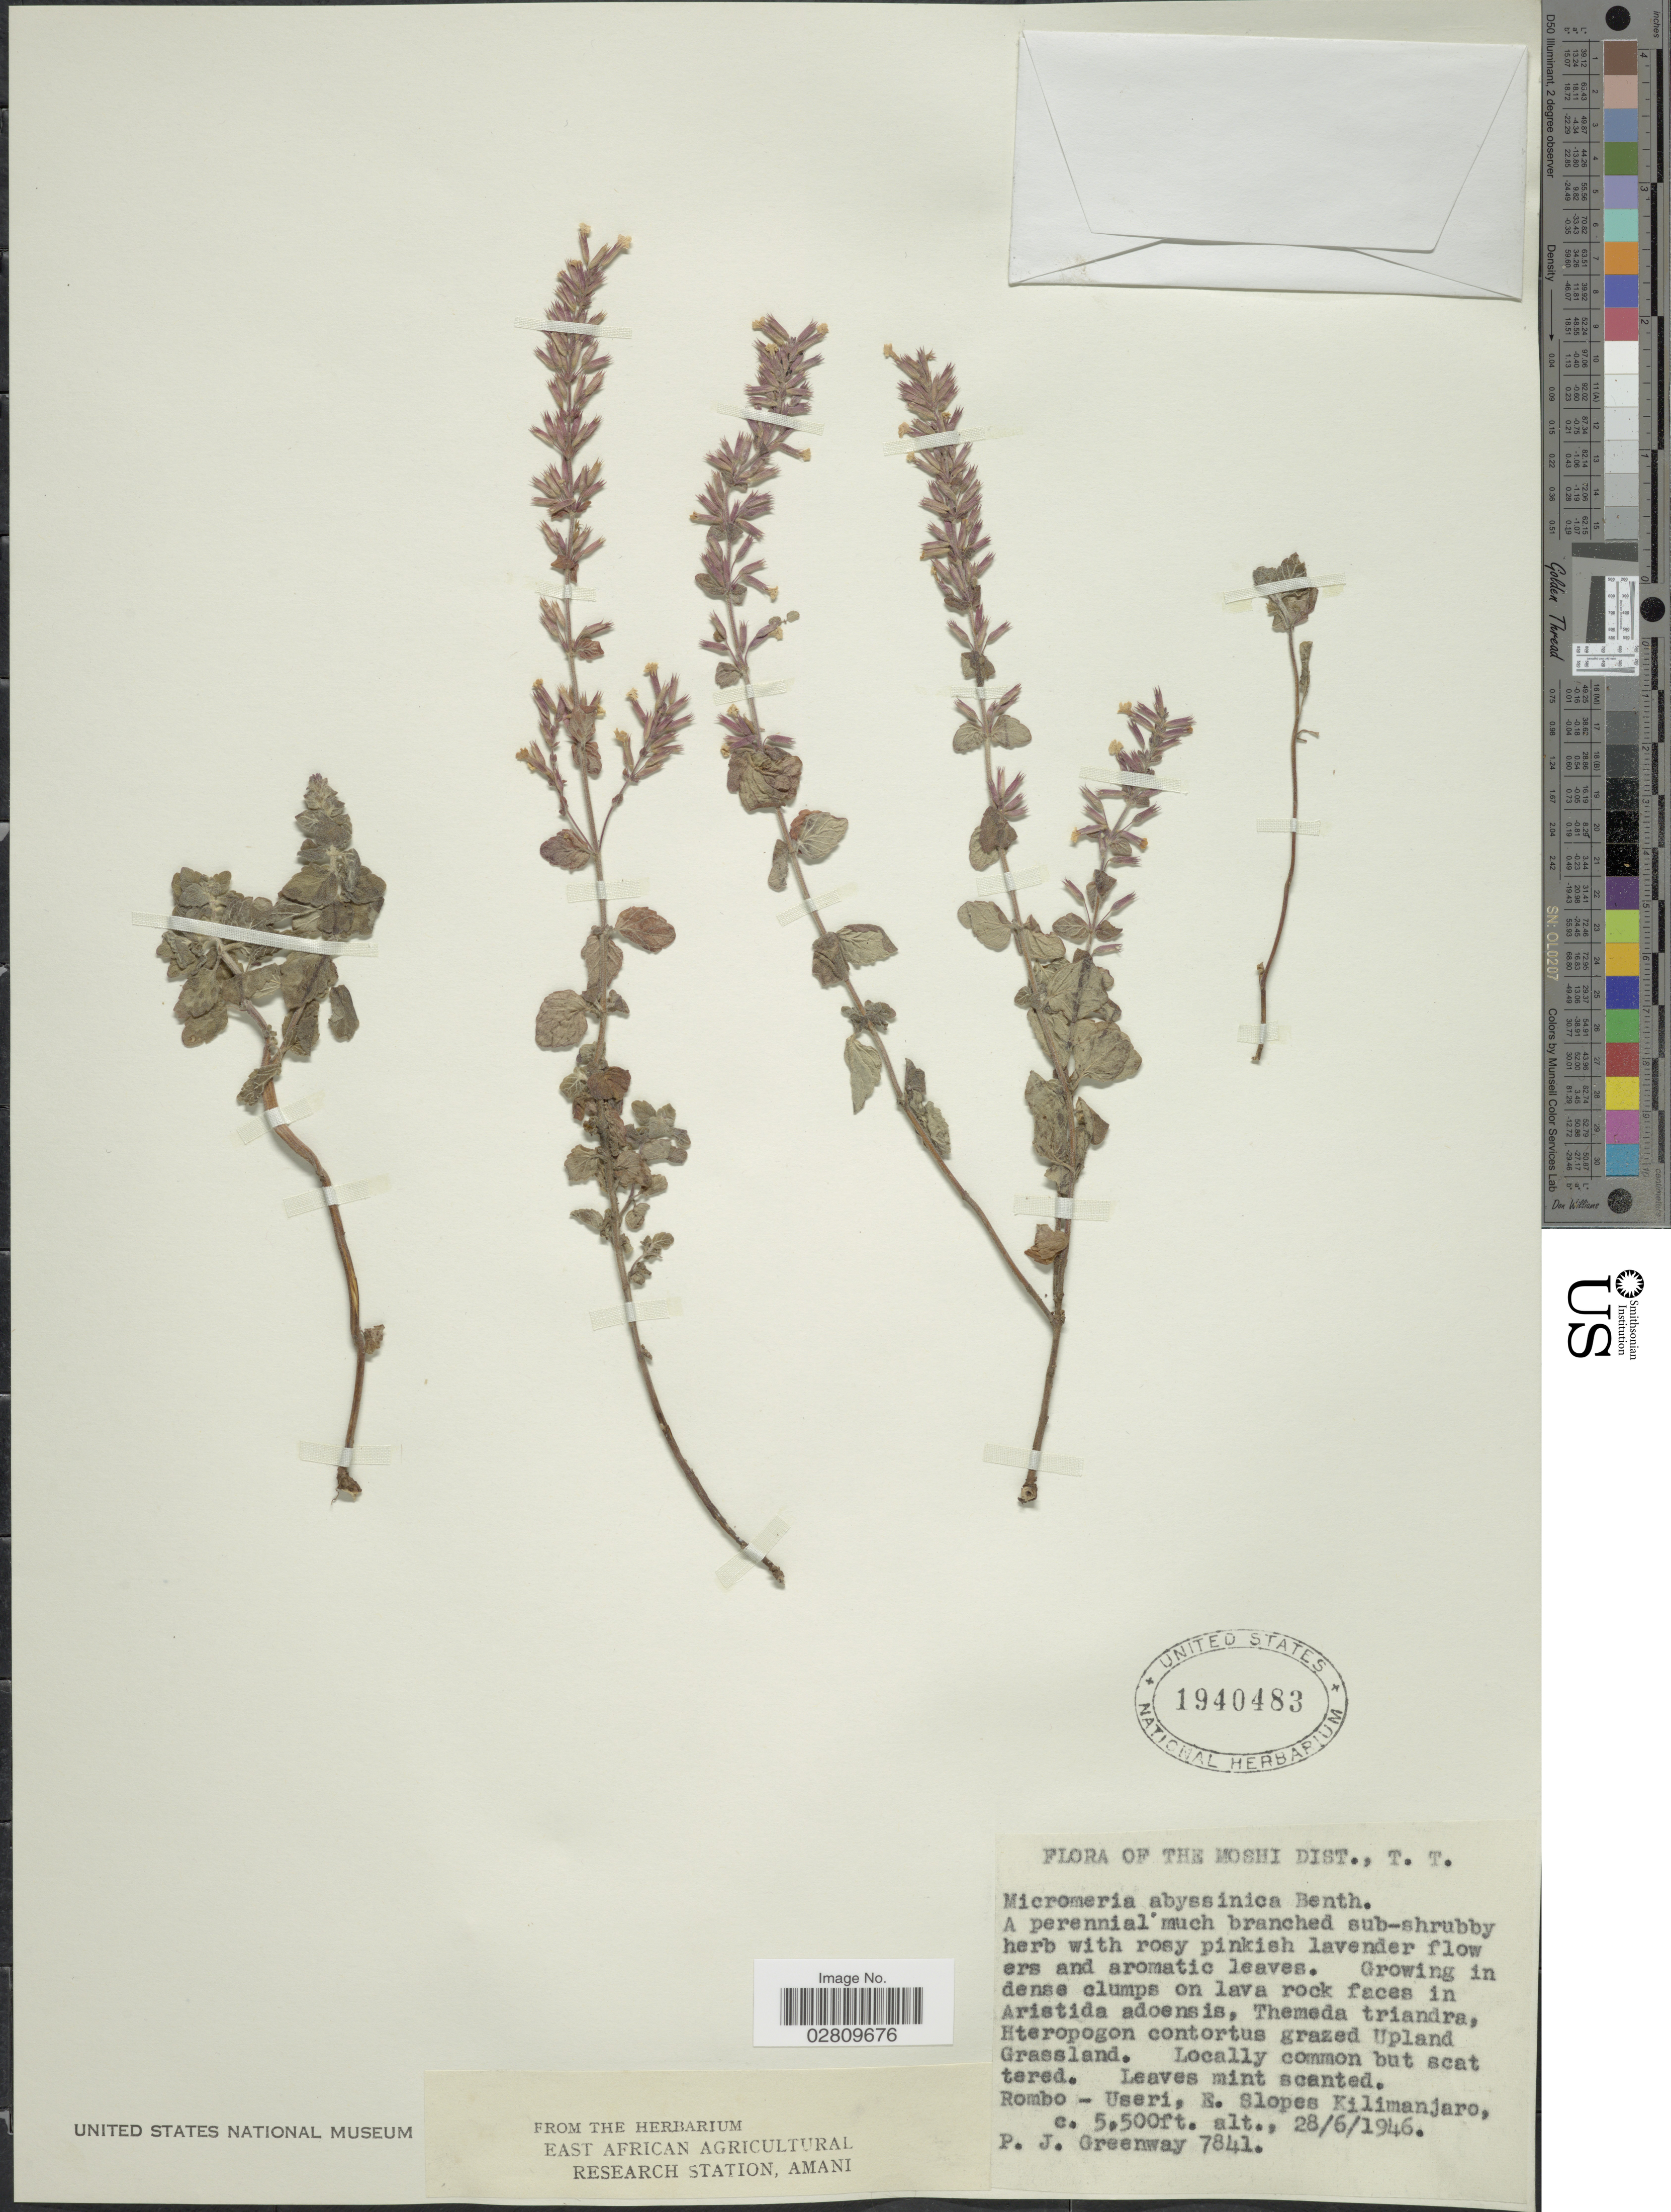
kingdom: Plantae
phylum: Tracheophyta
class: Magnoliopsida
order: Lamiales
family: Lamiaceae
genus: Micromeria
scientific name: Micromeria abyssinica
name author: Benth.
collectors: P. J. Greenway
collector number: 7841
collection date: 1946-06-28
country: Tanzania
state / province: Kilimanjaro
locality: Moshi Dist., T. T. Rombo - Useri, E. Slopes Kilimanjaro.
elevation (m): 1676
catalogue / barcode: US 1940483